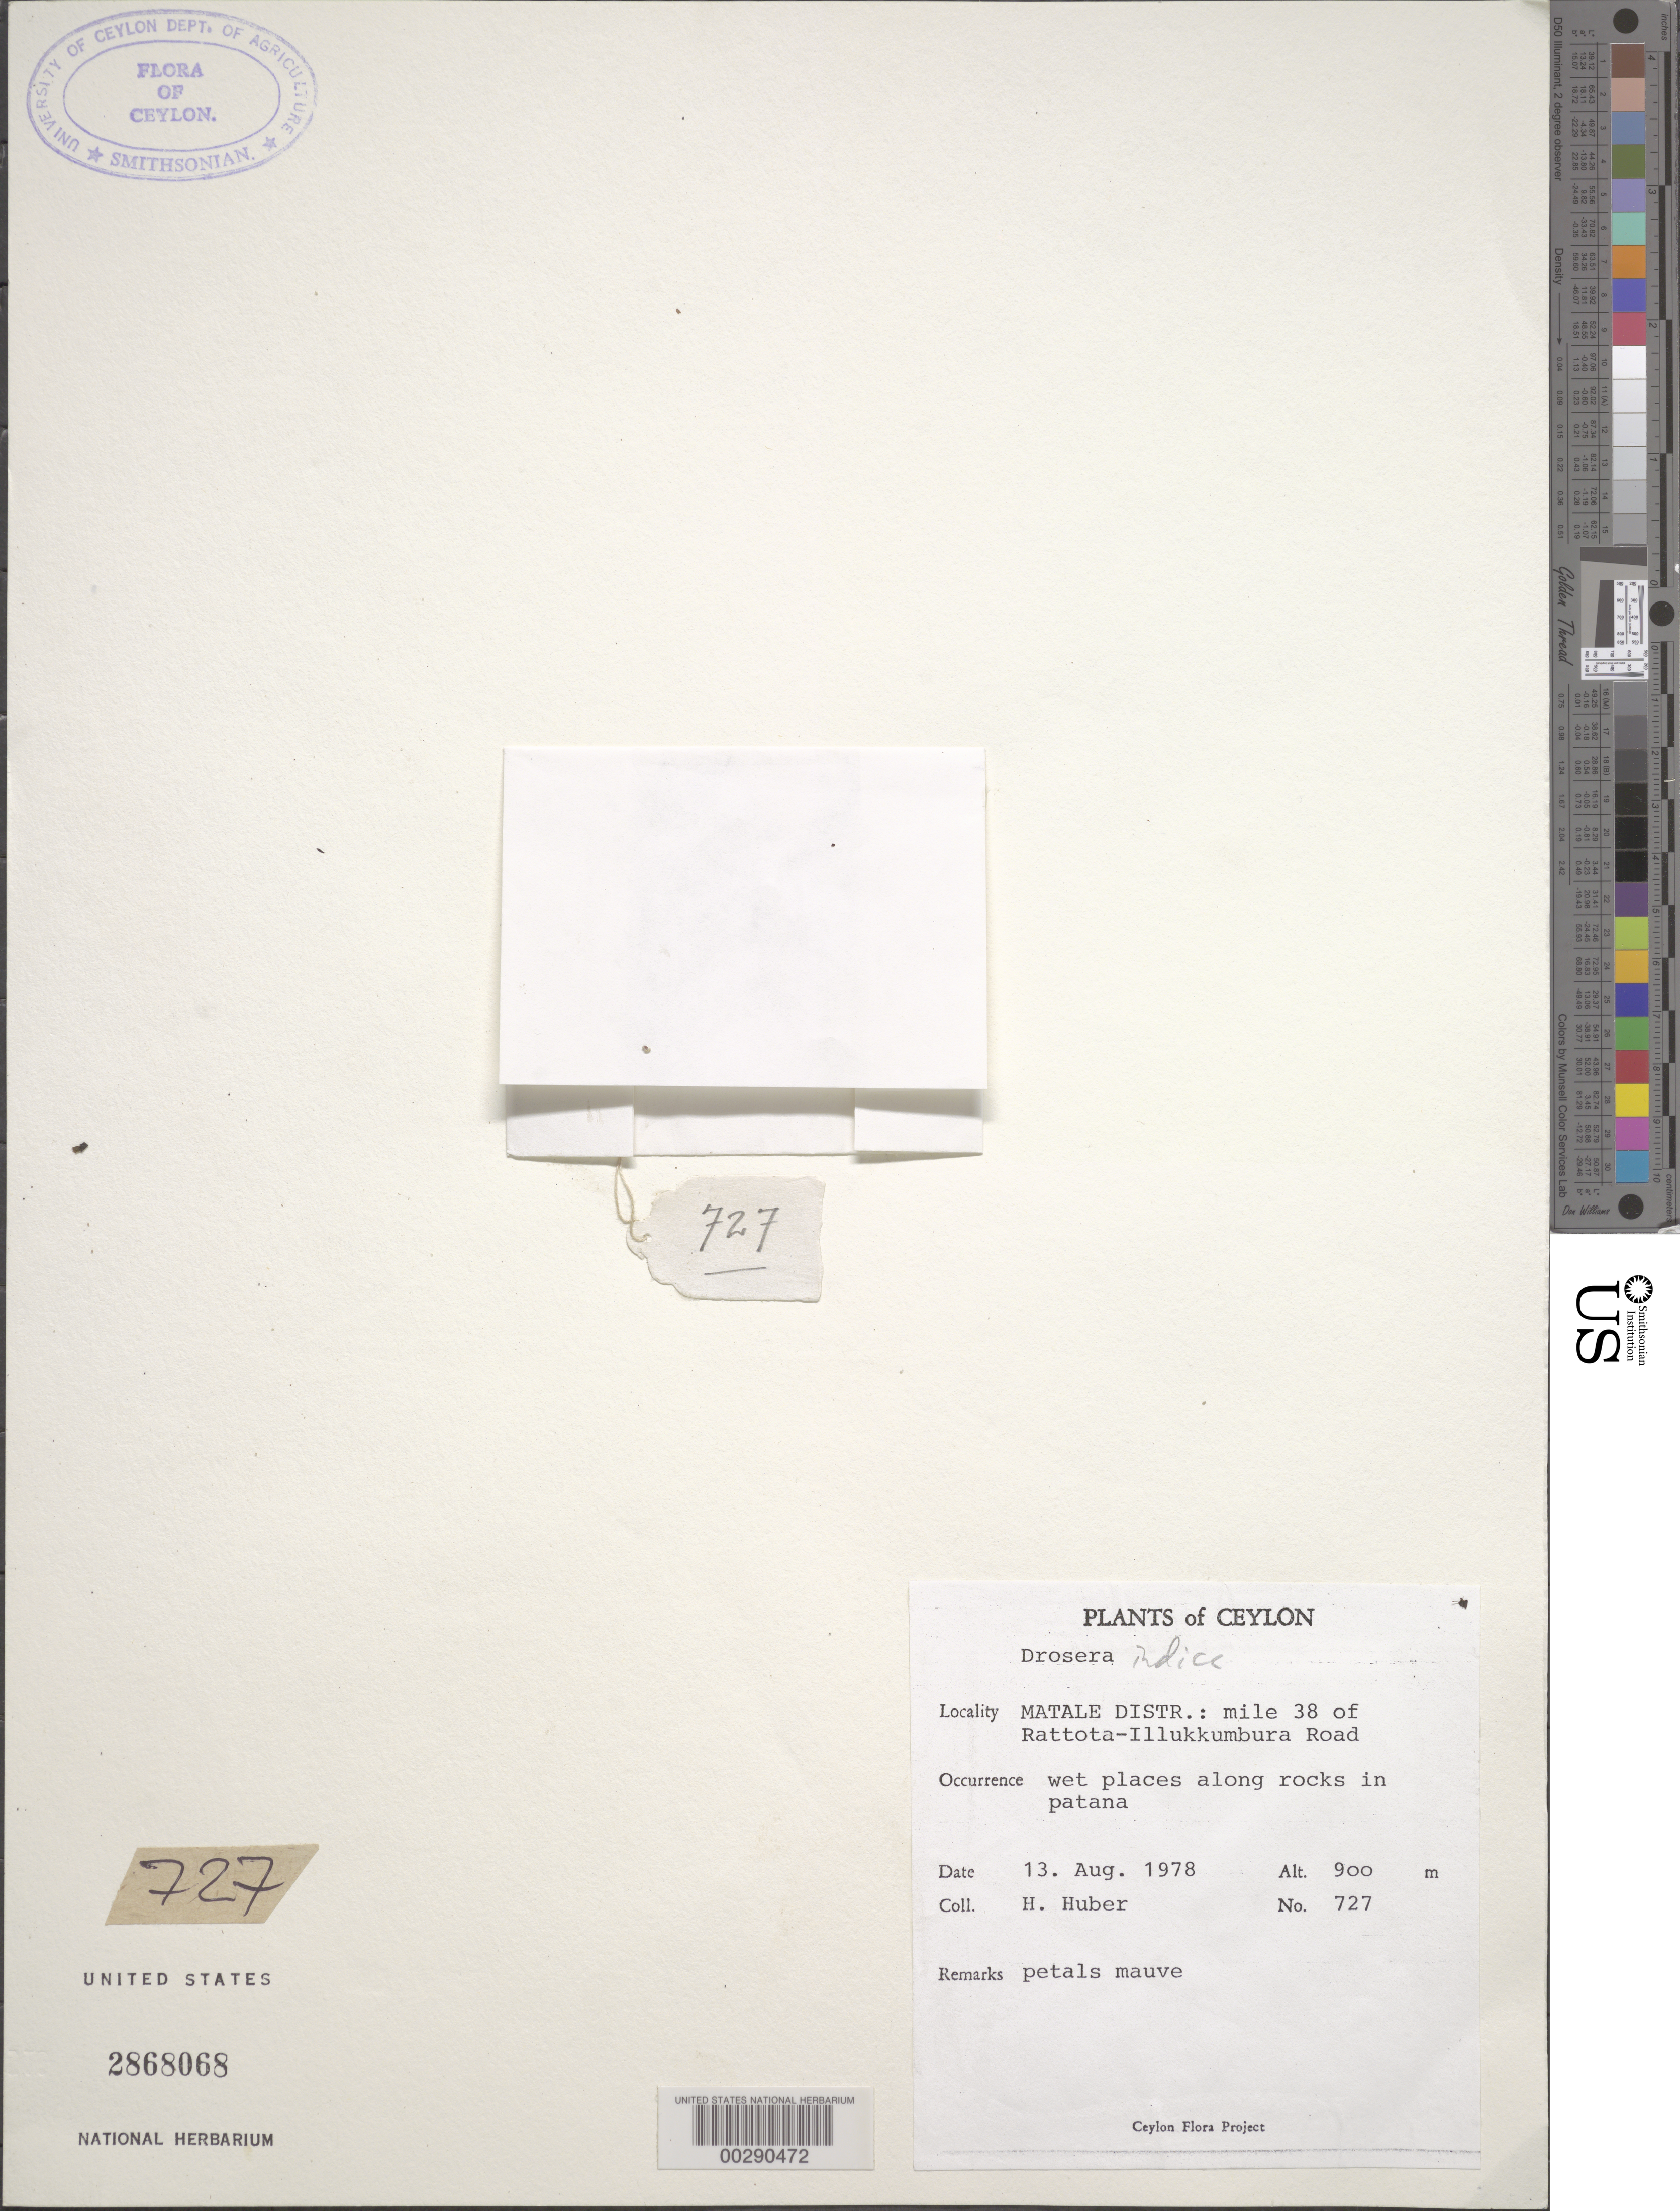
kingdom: Plantae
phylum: Tracheophyta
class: Magnoliopsida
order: Caryophyllales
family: Droseraceae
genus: Drosera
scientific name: Drosera sp.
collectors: H. Huber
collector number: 727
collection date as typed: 13 Aug 1978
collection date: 1978-08-13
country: Sri Lanka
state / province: Central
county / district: Matale Dist.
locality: Mile 38 of rattota - illukkumbura road.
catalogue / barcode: US 2868068